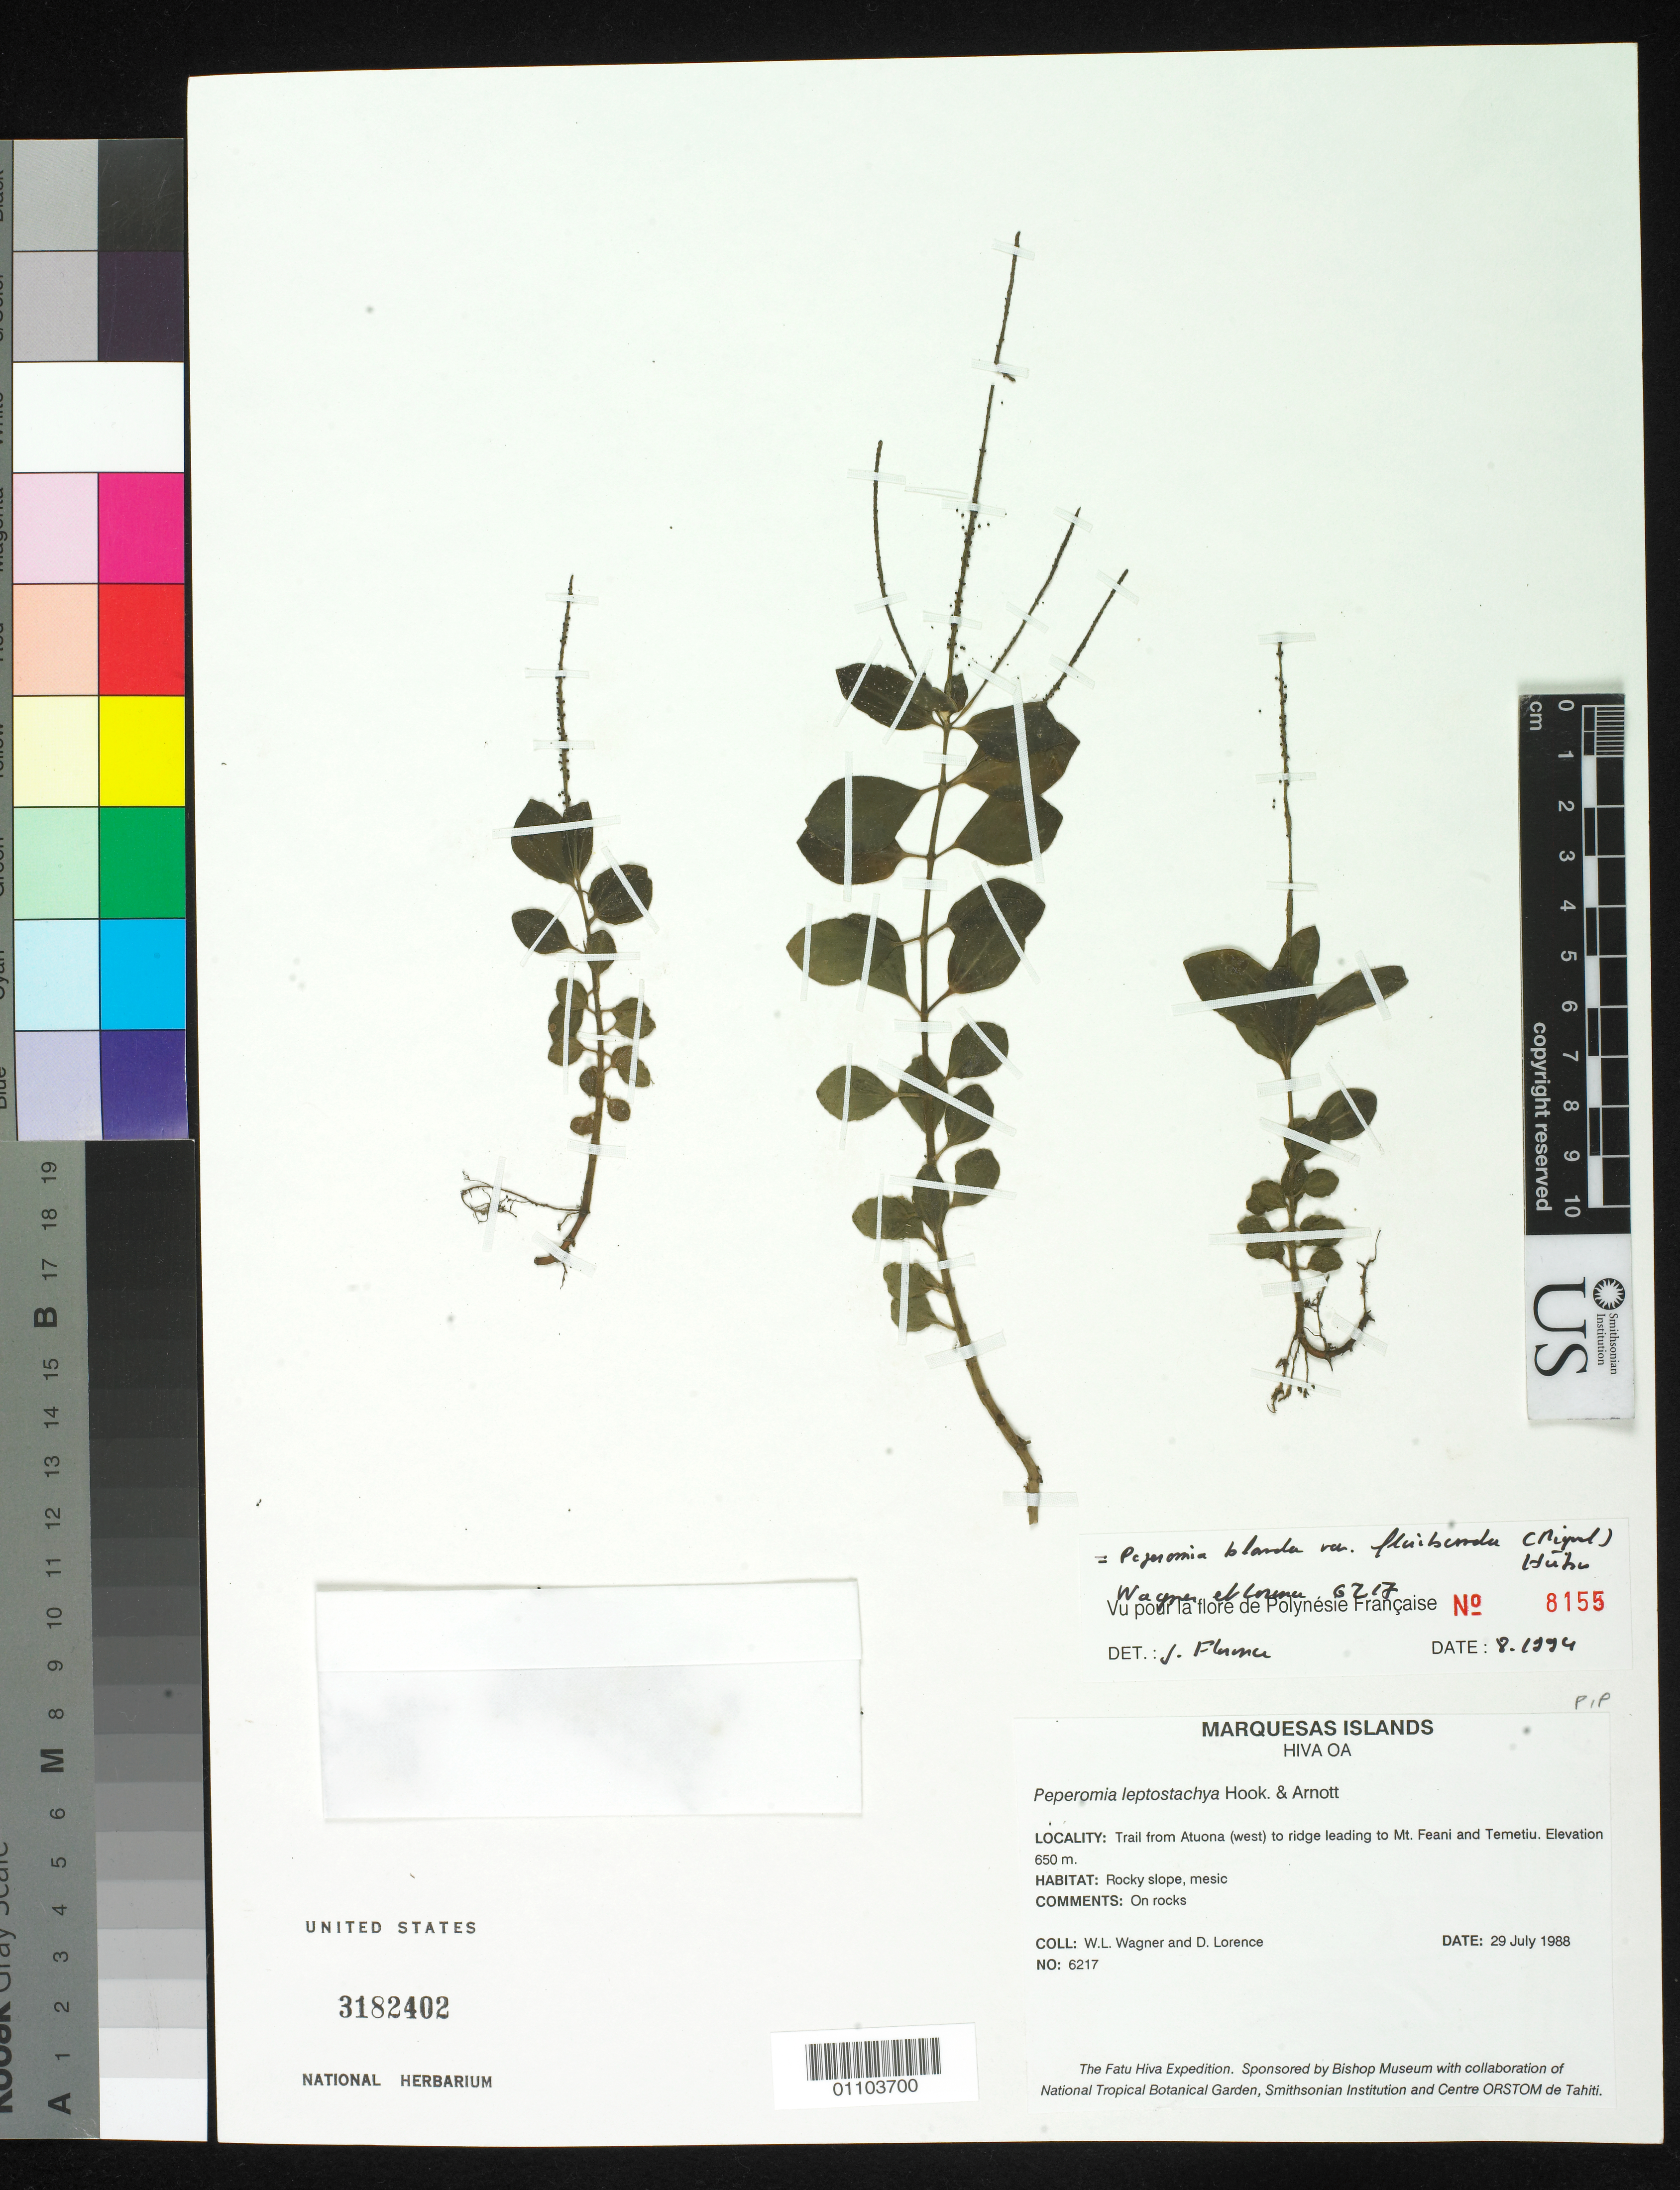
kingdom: Plantae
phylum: Tracheophyta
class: Magnoliopsida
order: Piperales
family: Piperaceae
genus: Peperomia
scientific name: Peperomia leptostachya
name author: Hook. & Arn.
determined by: Wagner, W. L., (BOT), Smithsonian Institution - National Museum of Natural History (UNITED STATES)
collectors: W. L. Wagner & D. Lorence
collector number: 6217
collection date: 1988-07-29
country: French Polynesia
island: Hiva Oa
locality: trail from Atuona (W) to ridge leading to Mt. Feani and Temetiu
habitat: Rocky slope, mesic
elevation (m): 650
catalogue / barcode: US 3182402